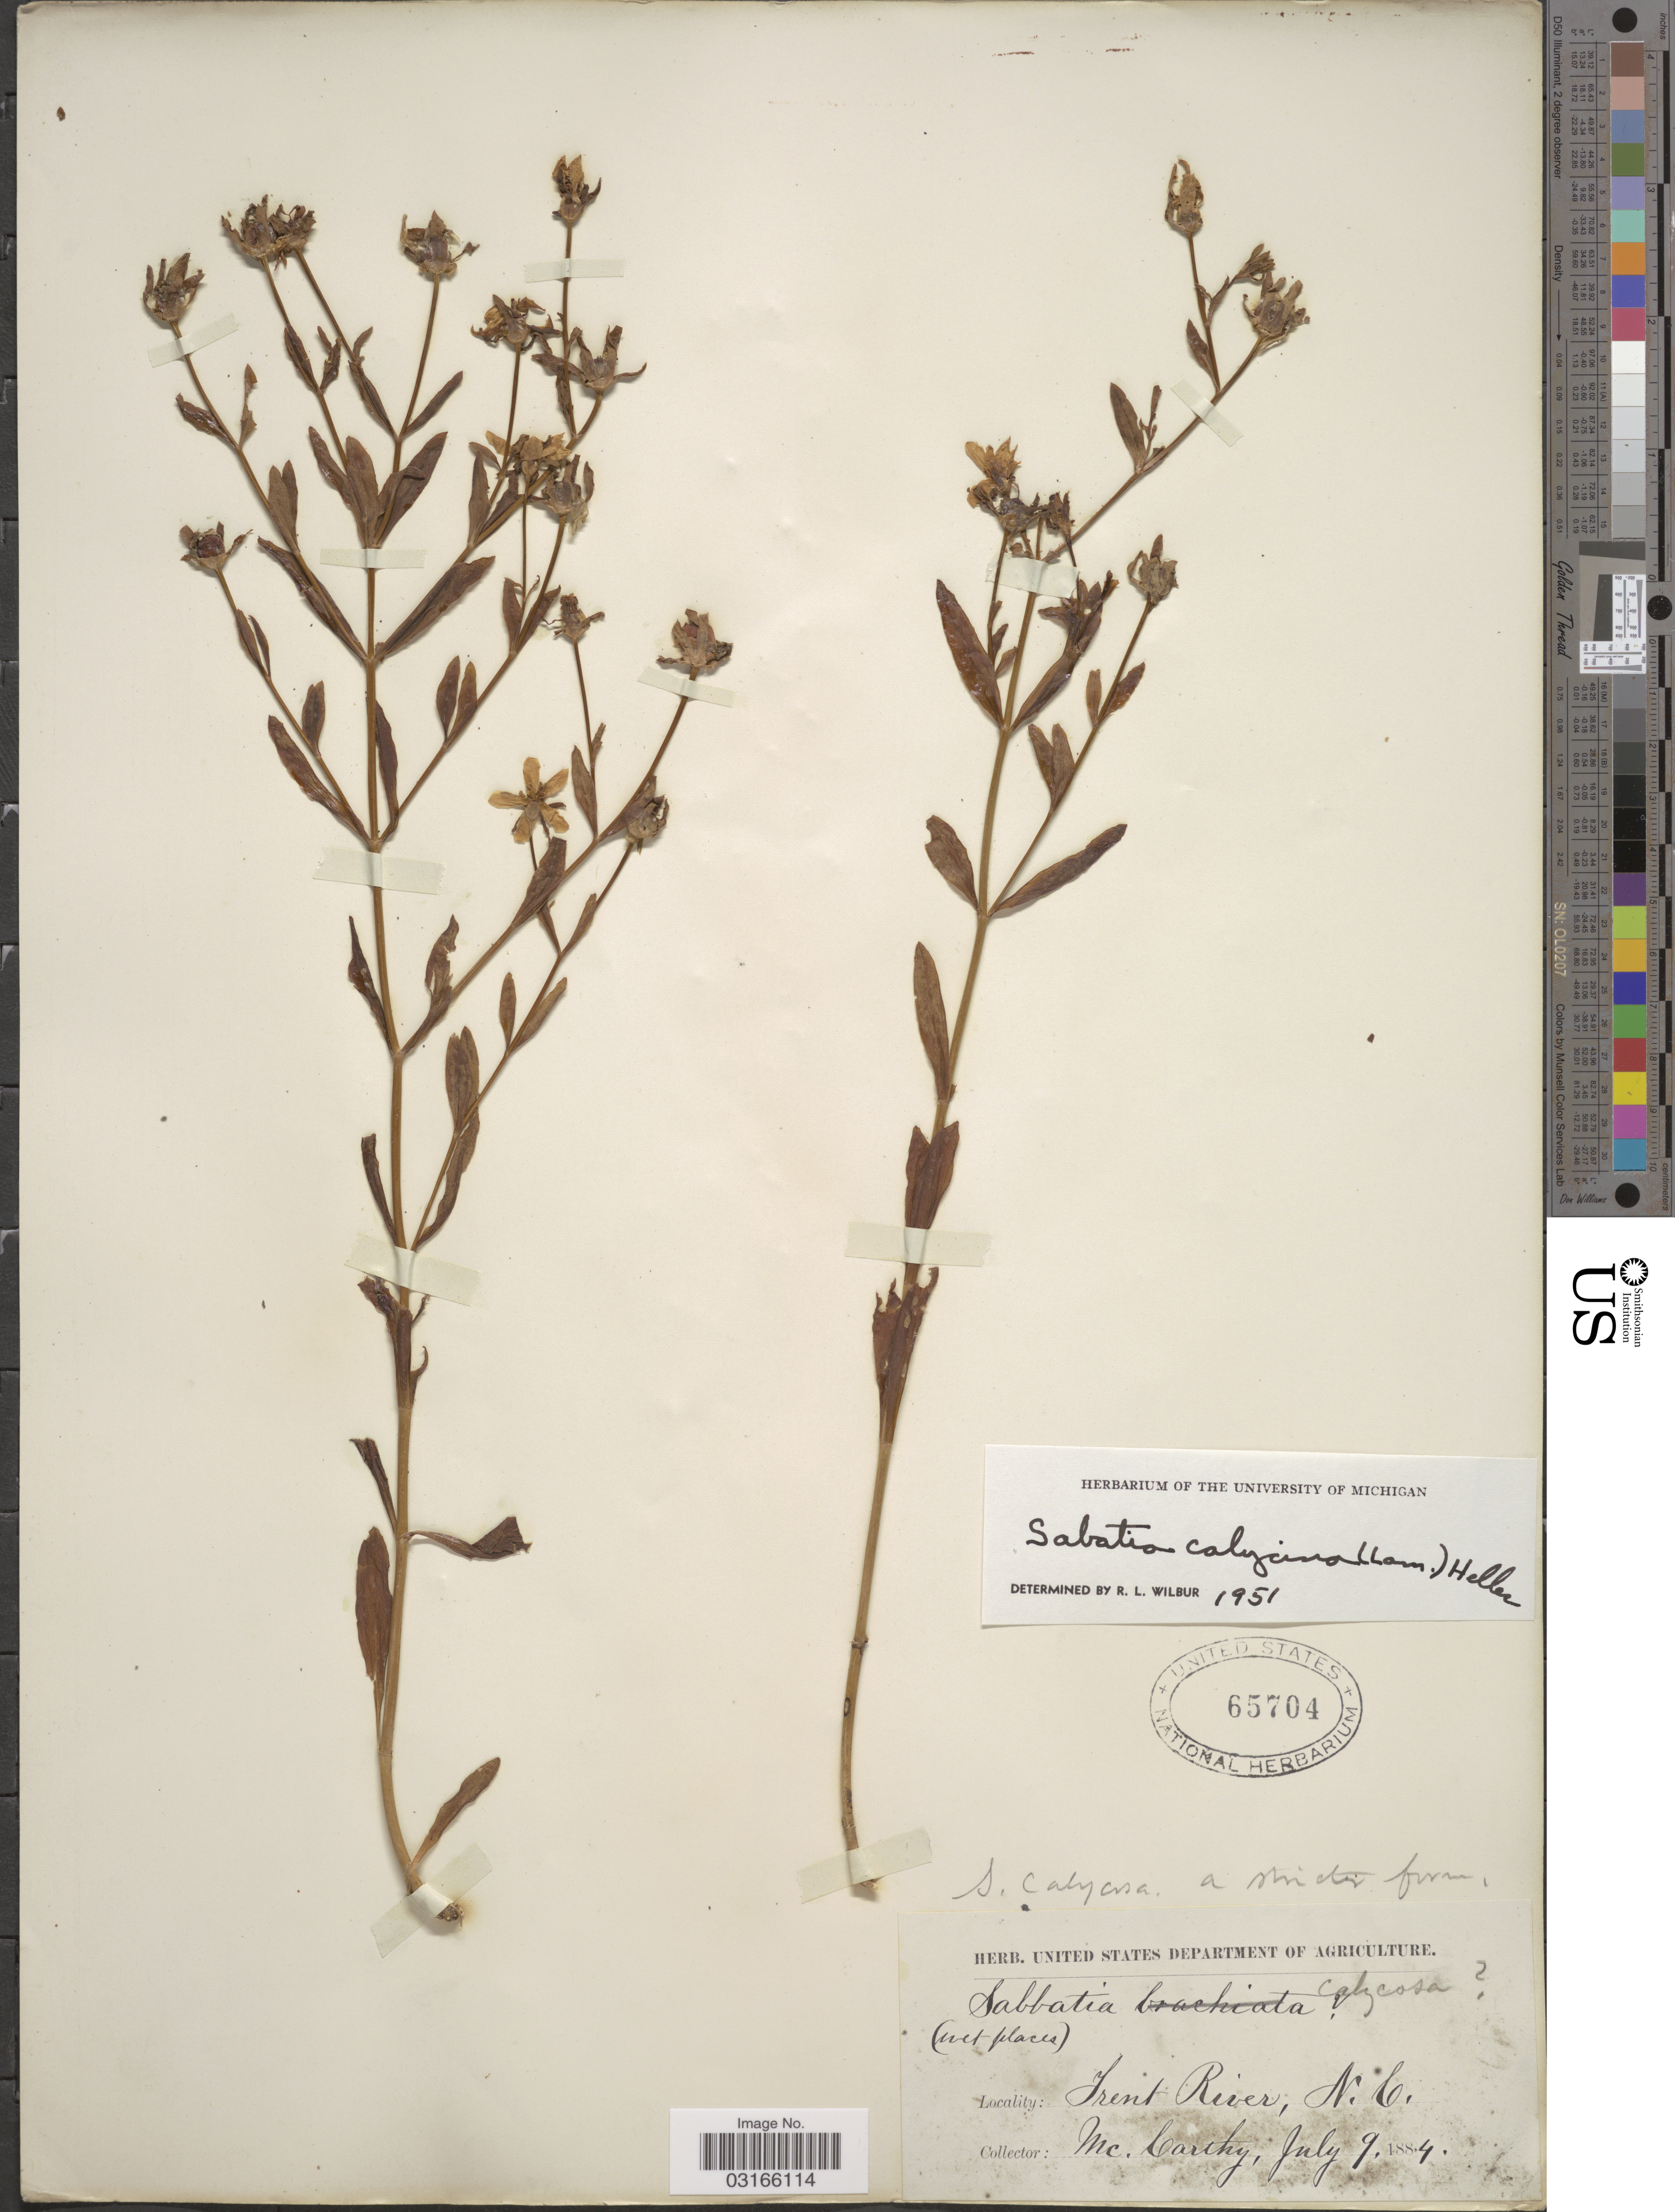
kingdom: Plantae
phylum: Tracheophyta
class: Magnoliopsida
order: Gentianales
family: Gentianaceae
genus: Sabatia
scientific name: Sabatia calycina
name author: (Lam.) A. Heller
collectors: -- McCarthy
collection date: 1884-07-09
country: United States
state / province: North Carolina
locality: Trent River.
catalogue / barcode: US 65704